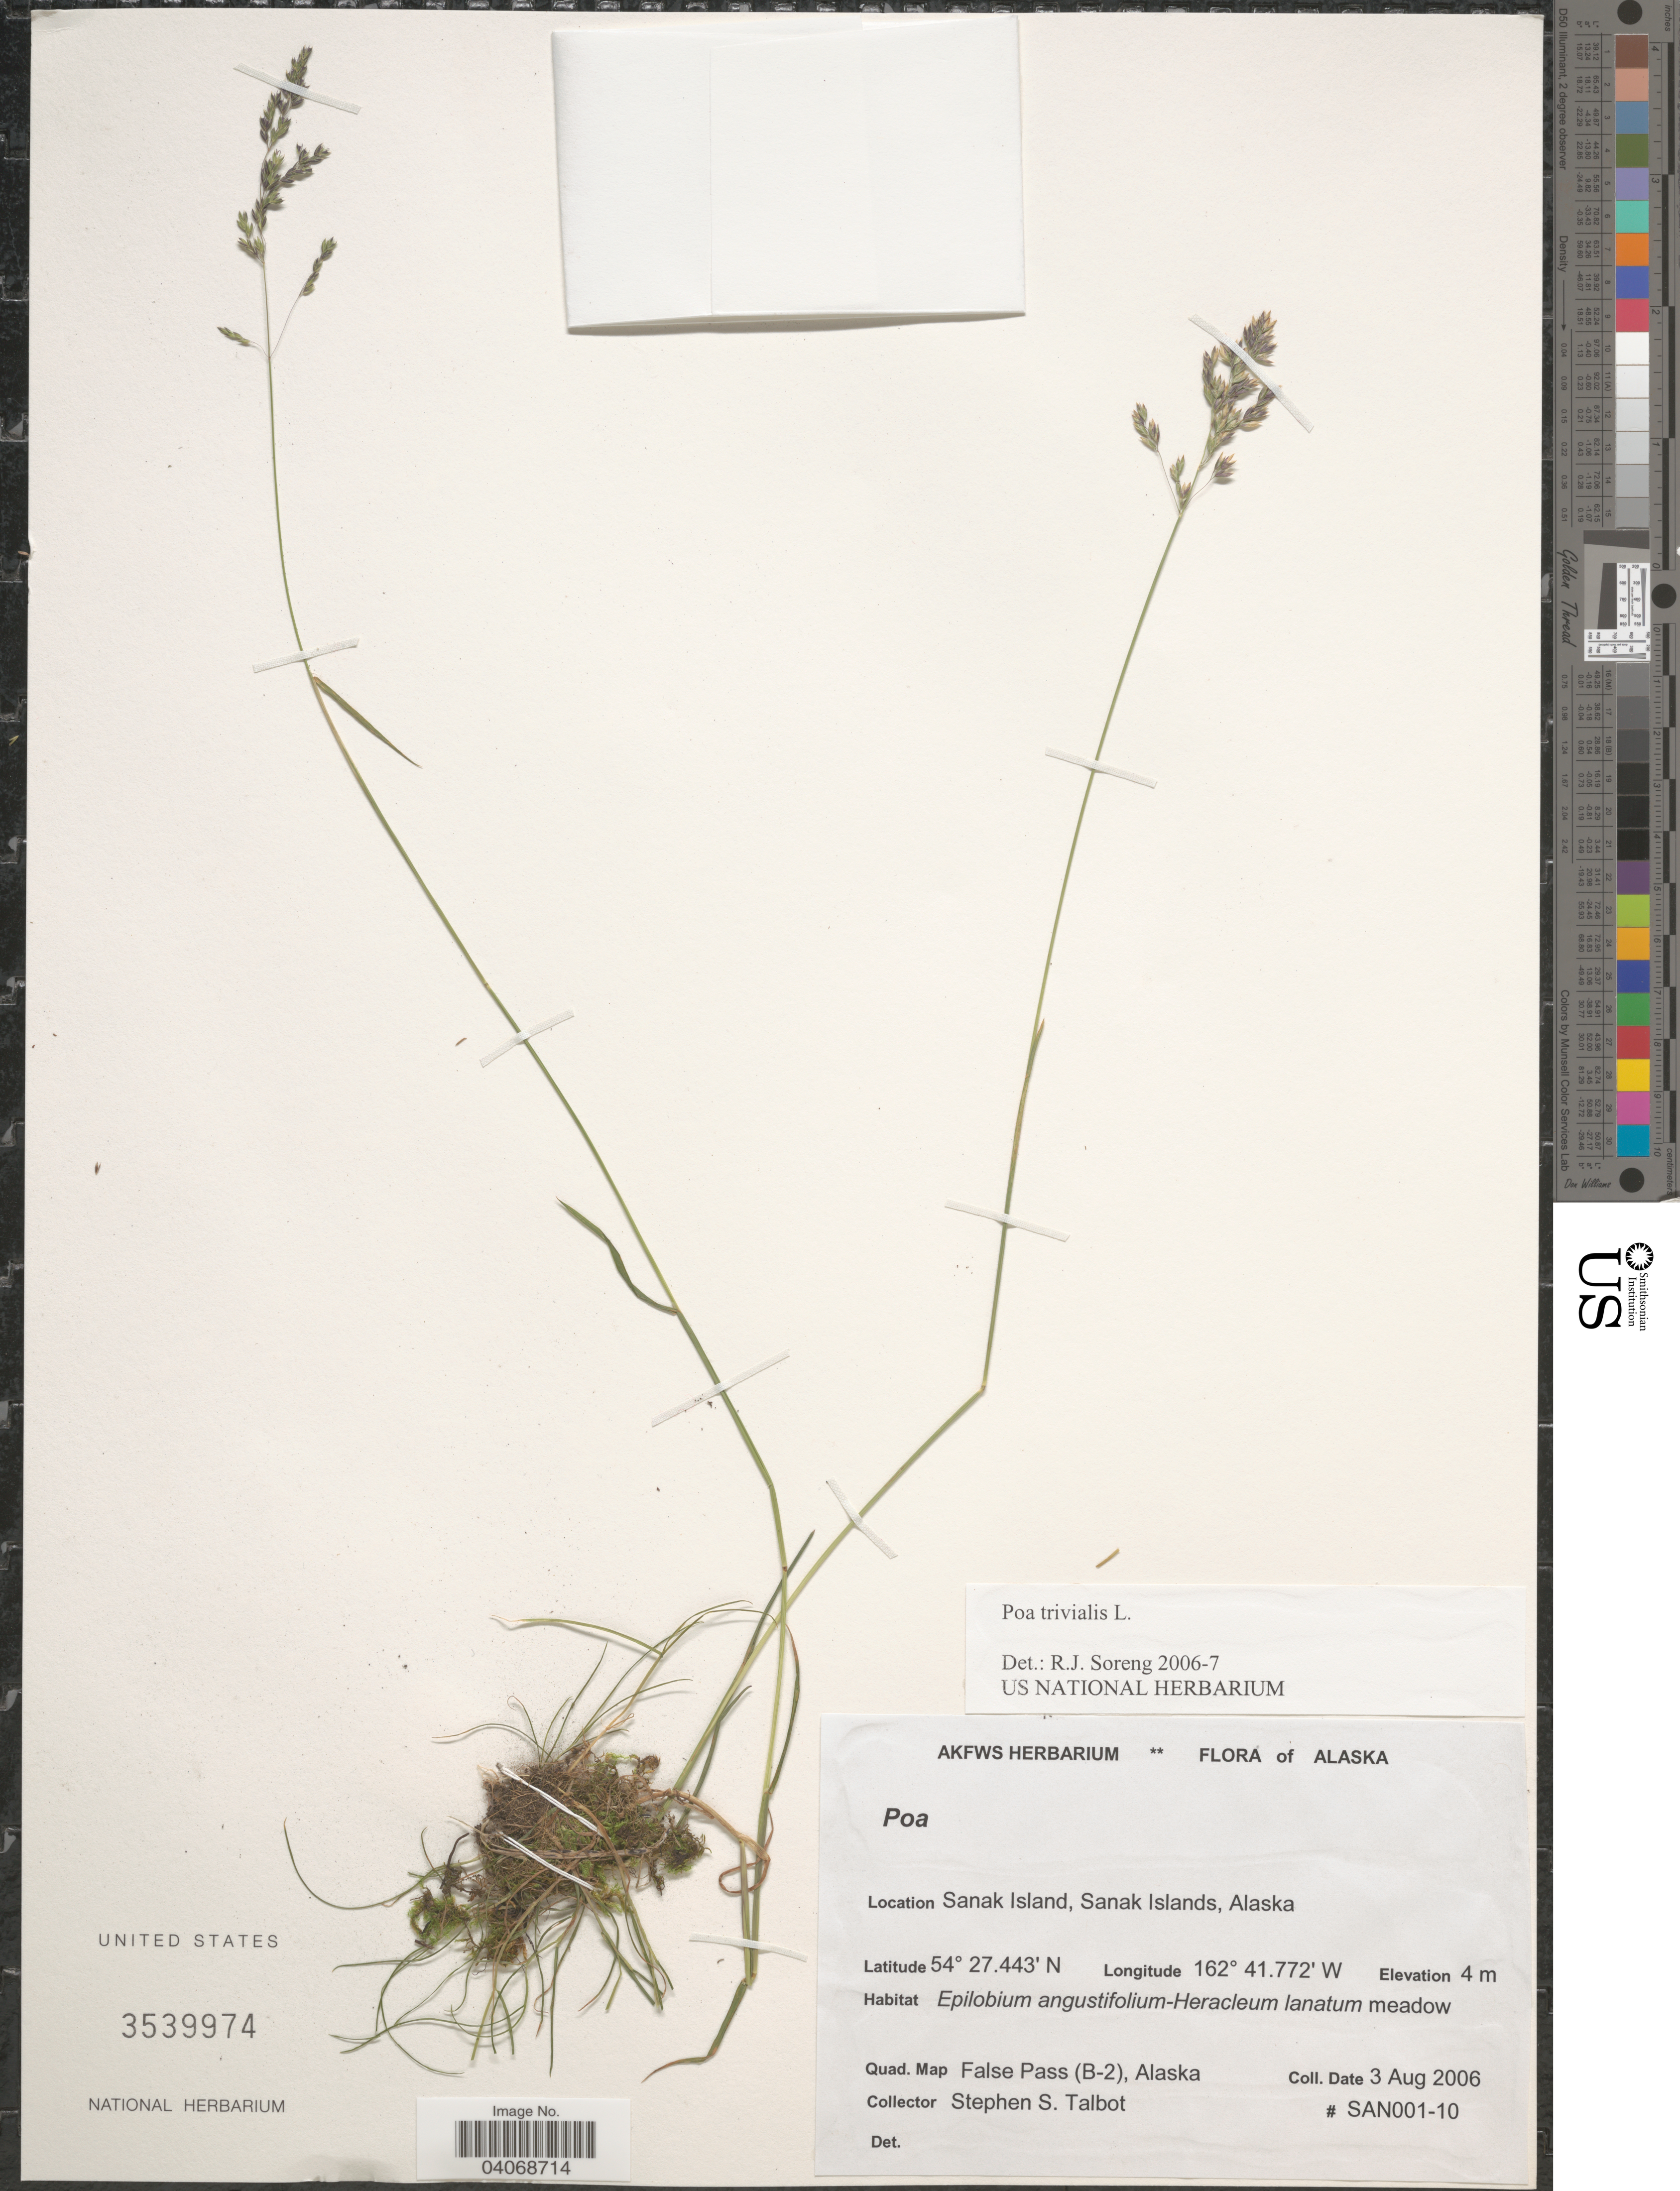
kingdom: Plantae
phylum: Tracheophyta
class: Liliopsida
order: Poales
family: Poaceae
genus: Poa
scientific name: Poa trivialis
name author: L.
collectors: S. S. Talbot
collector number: SAN001-10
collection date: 2006-08-03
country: United States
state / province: Alaska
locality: Sanak Island, Sanak Islands. Quad.Map False Pass (B-2), Alaska.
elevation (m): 4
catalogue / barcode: US 3539974